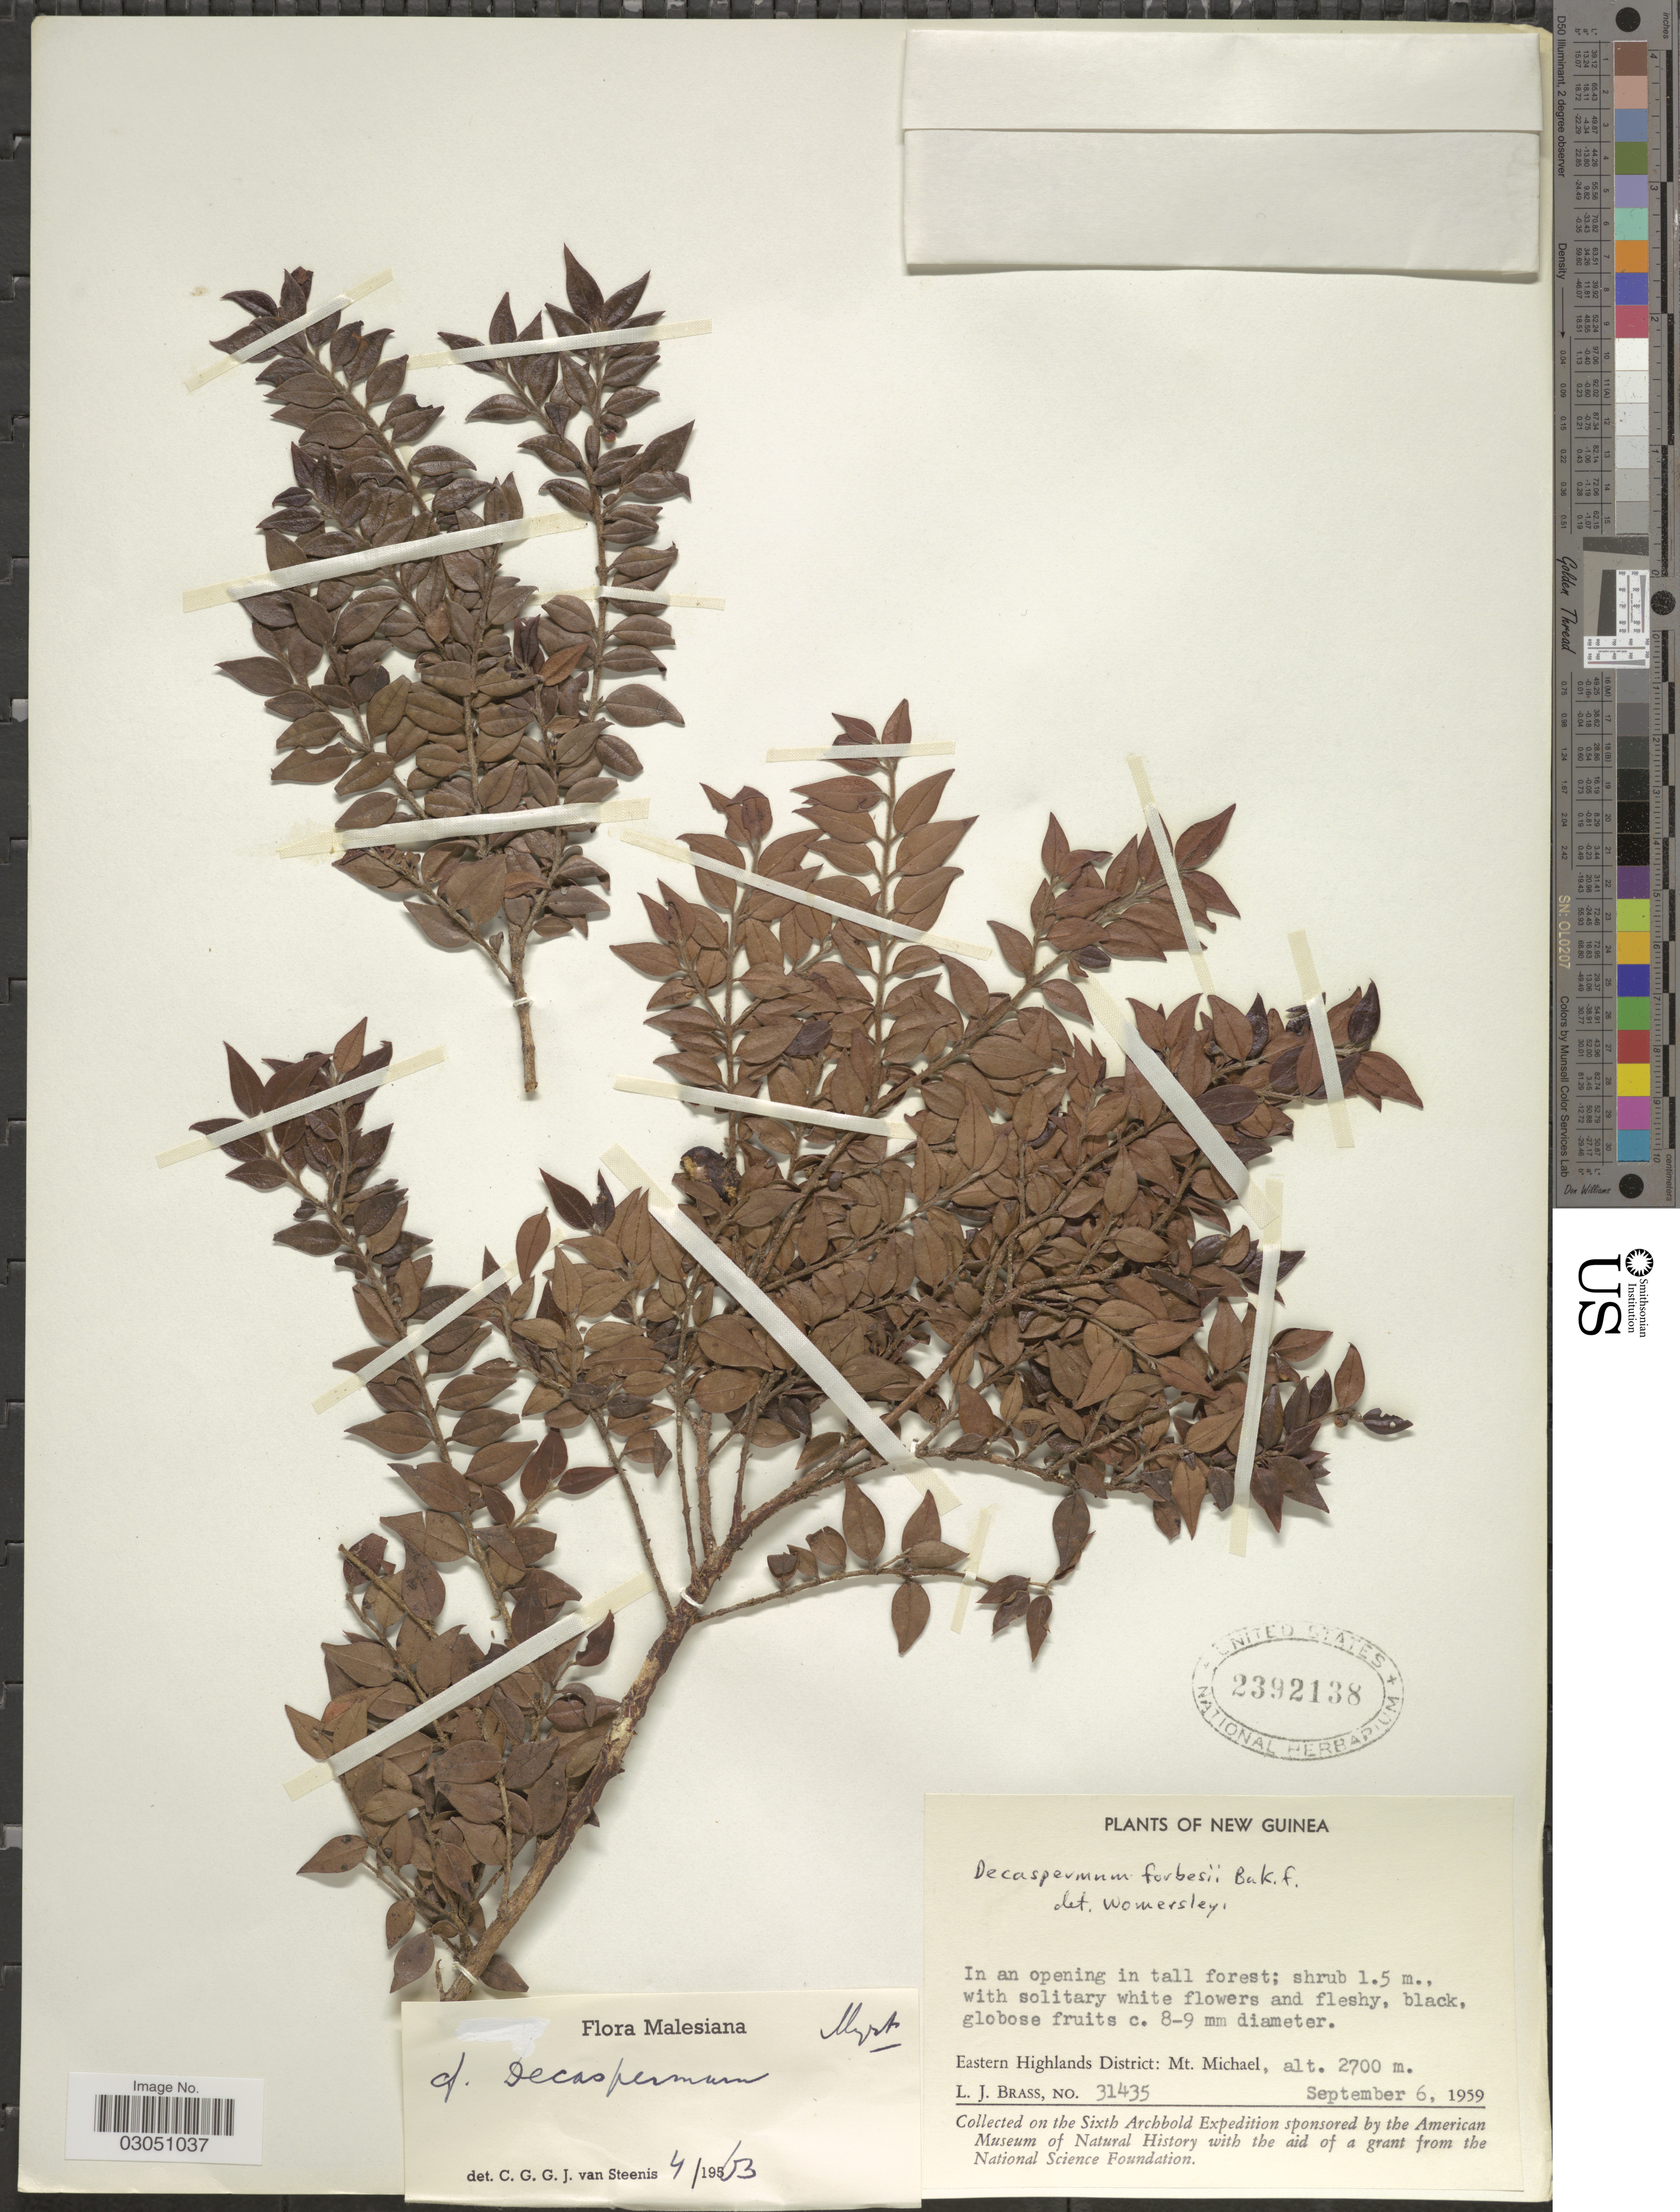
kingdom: Plantae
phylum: Tracheophyta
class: Magnoliopsida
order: Myrtales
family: Myrtaceae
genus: Decaspermum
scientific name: Decaspermum forbesii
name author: Baker f.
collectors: L. J. Brass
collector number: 31435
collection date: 1959-09-06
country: Papua New Guinea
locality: New Guinea. Eastern Highlands District: Mt. Michael.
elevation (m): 2700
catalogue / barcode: US 2392138